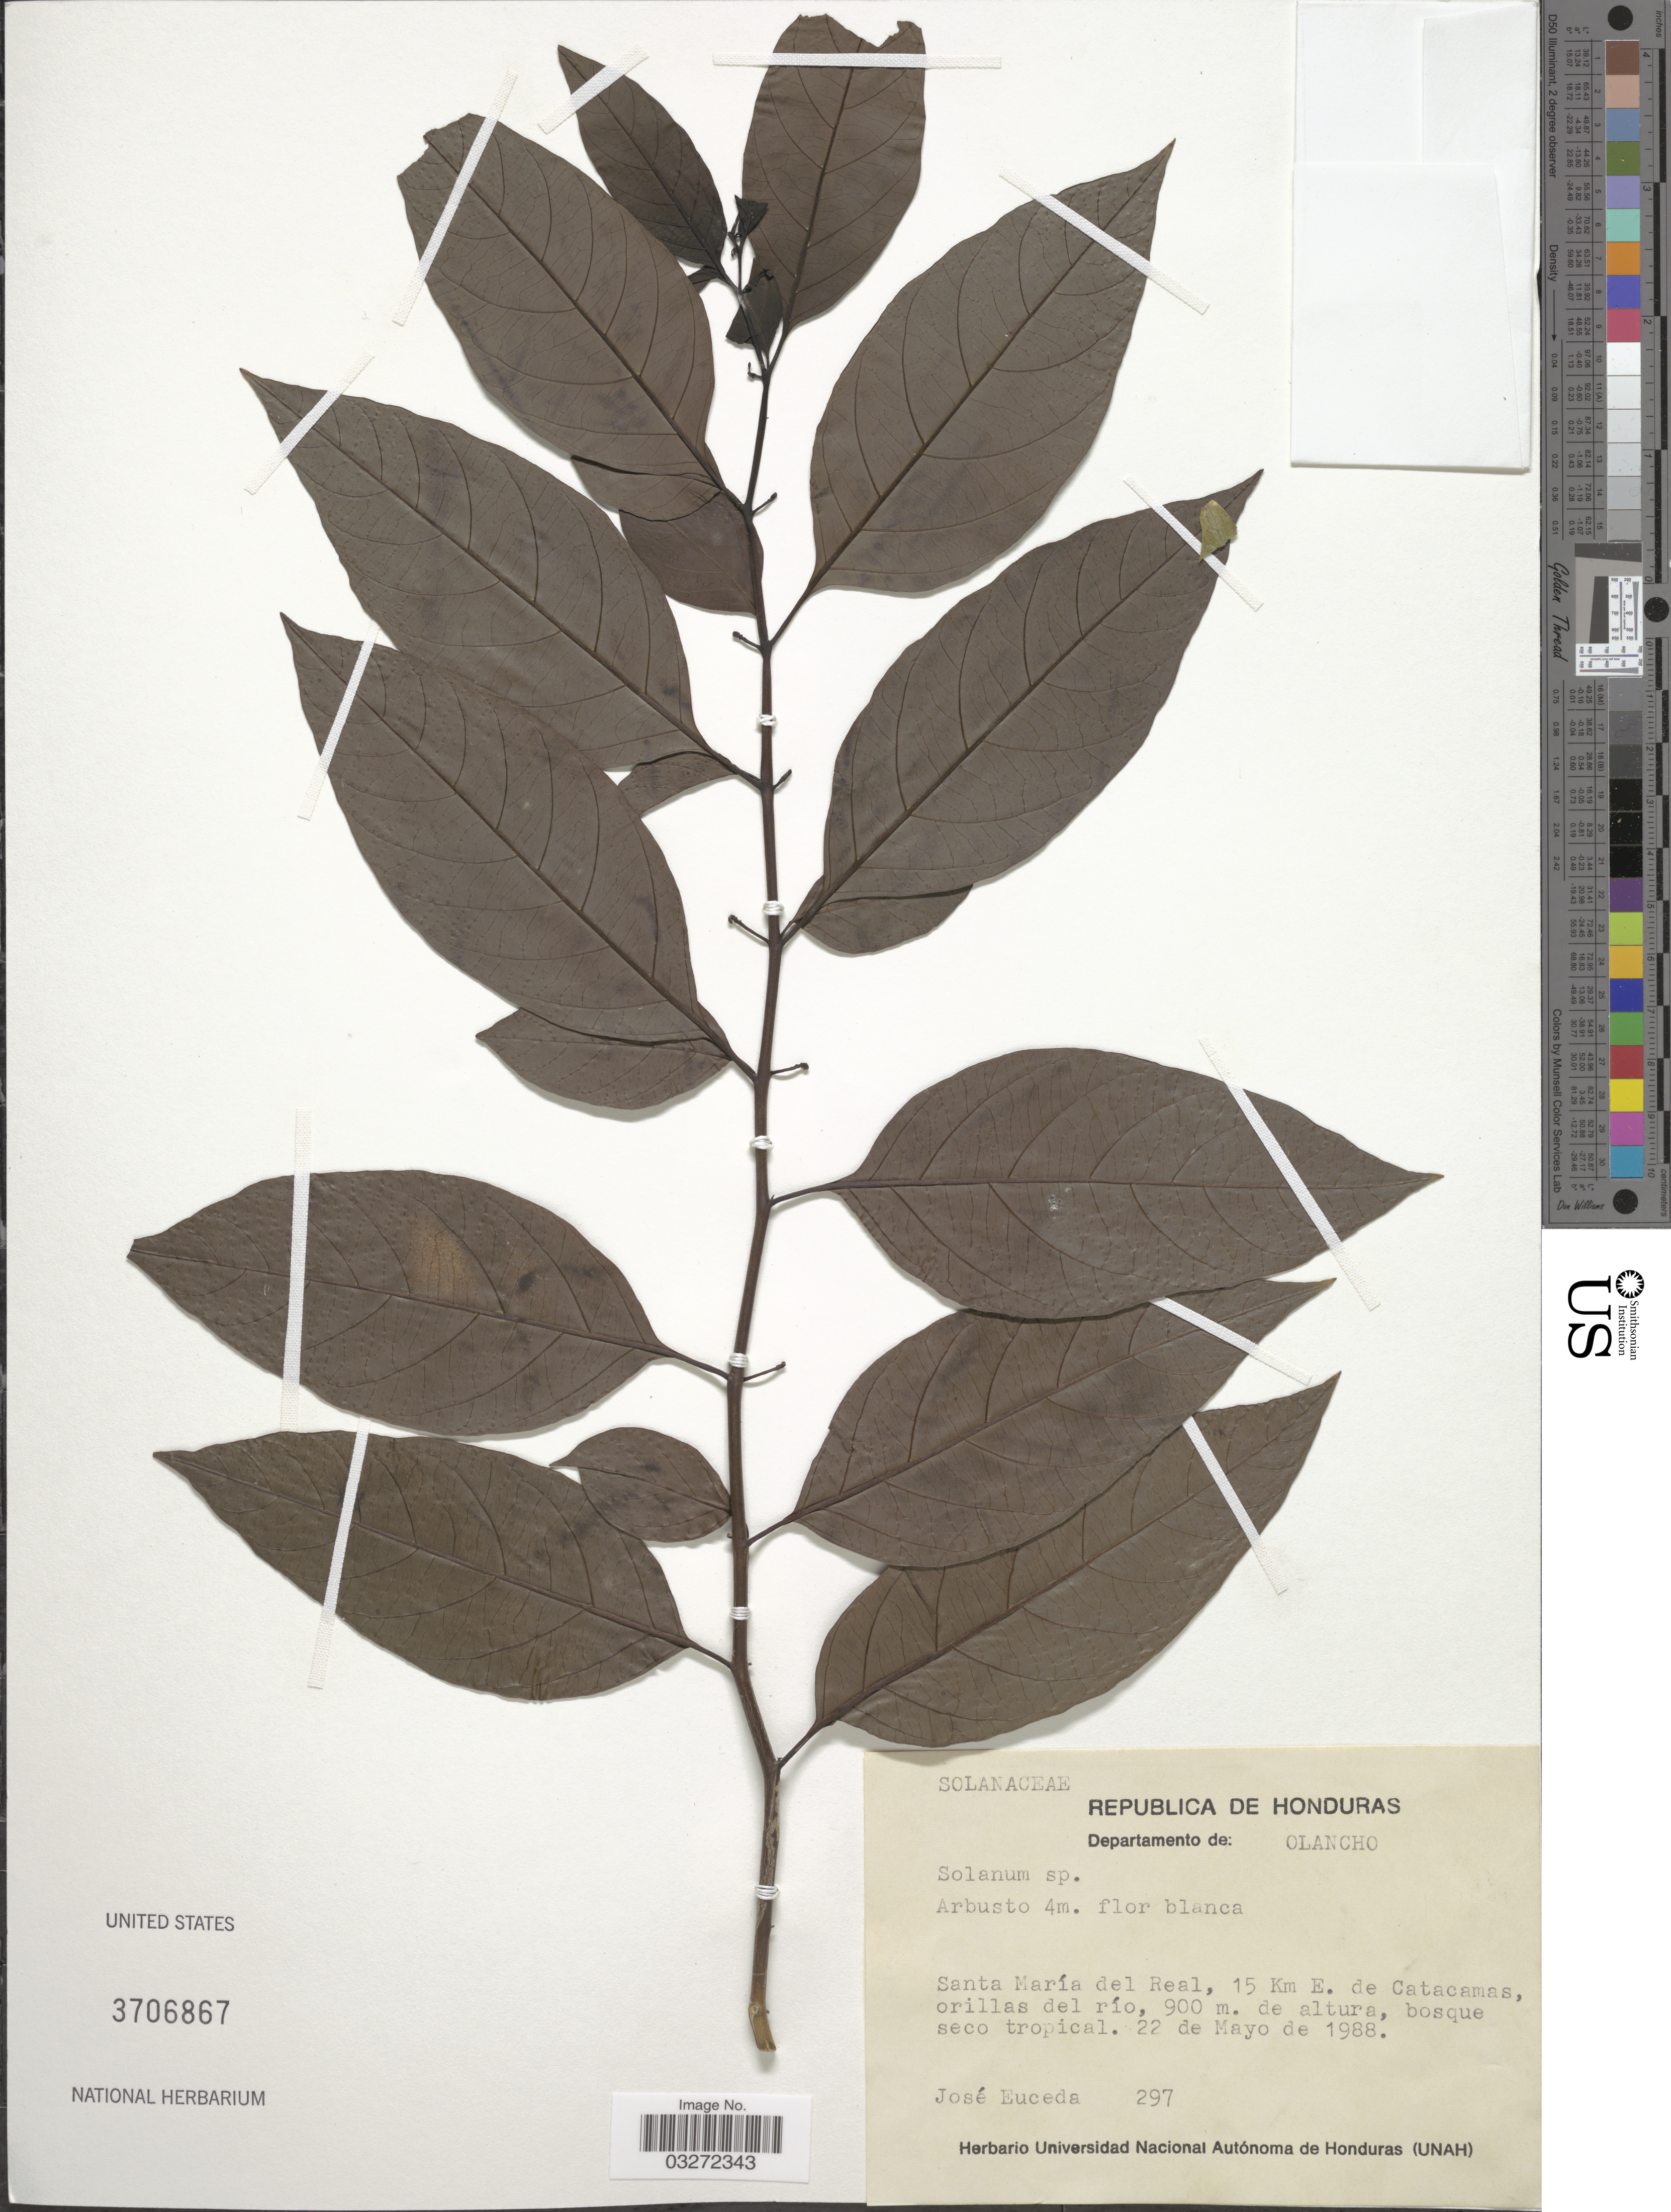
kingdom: Plantae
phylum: Tracheophyta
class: Magnoliopsida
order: Solanales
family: Solanaceae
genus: Solanum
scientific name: Solanum sp.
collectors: J. Euceda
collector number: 297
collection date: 1988-05-22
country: Honduras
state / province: Olancho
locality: Departamento de: Olancho, Santa María del Real, 15 Km E. de Catacamas, orillas del río.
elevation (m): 900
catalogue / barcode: US 3706867